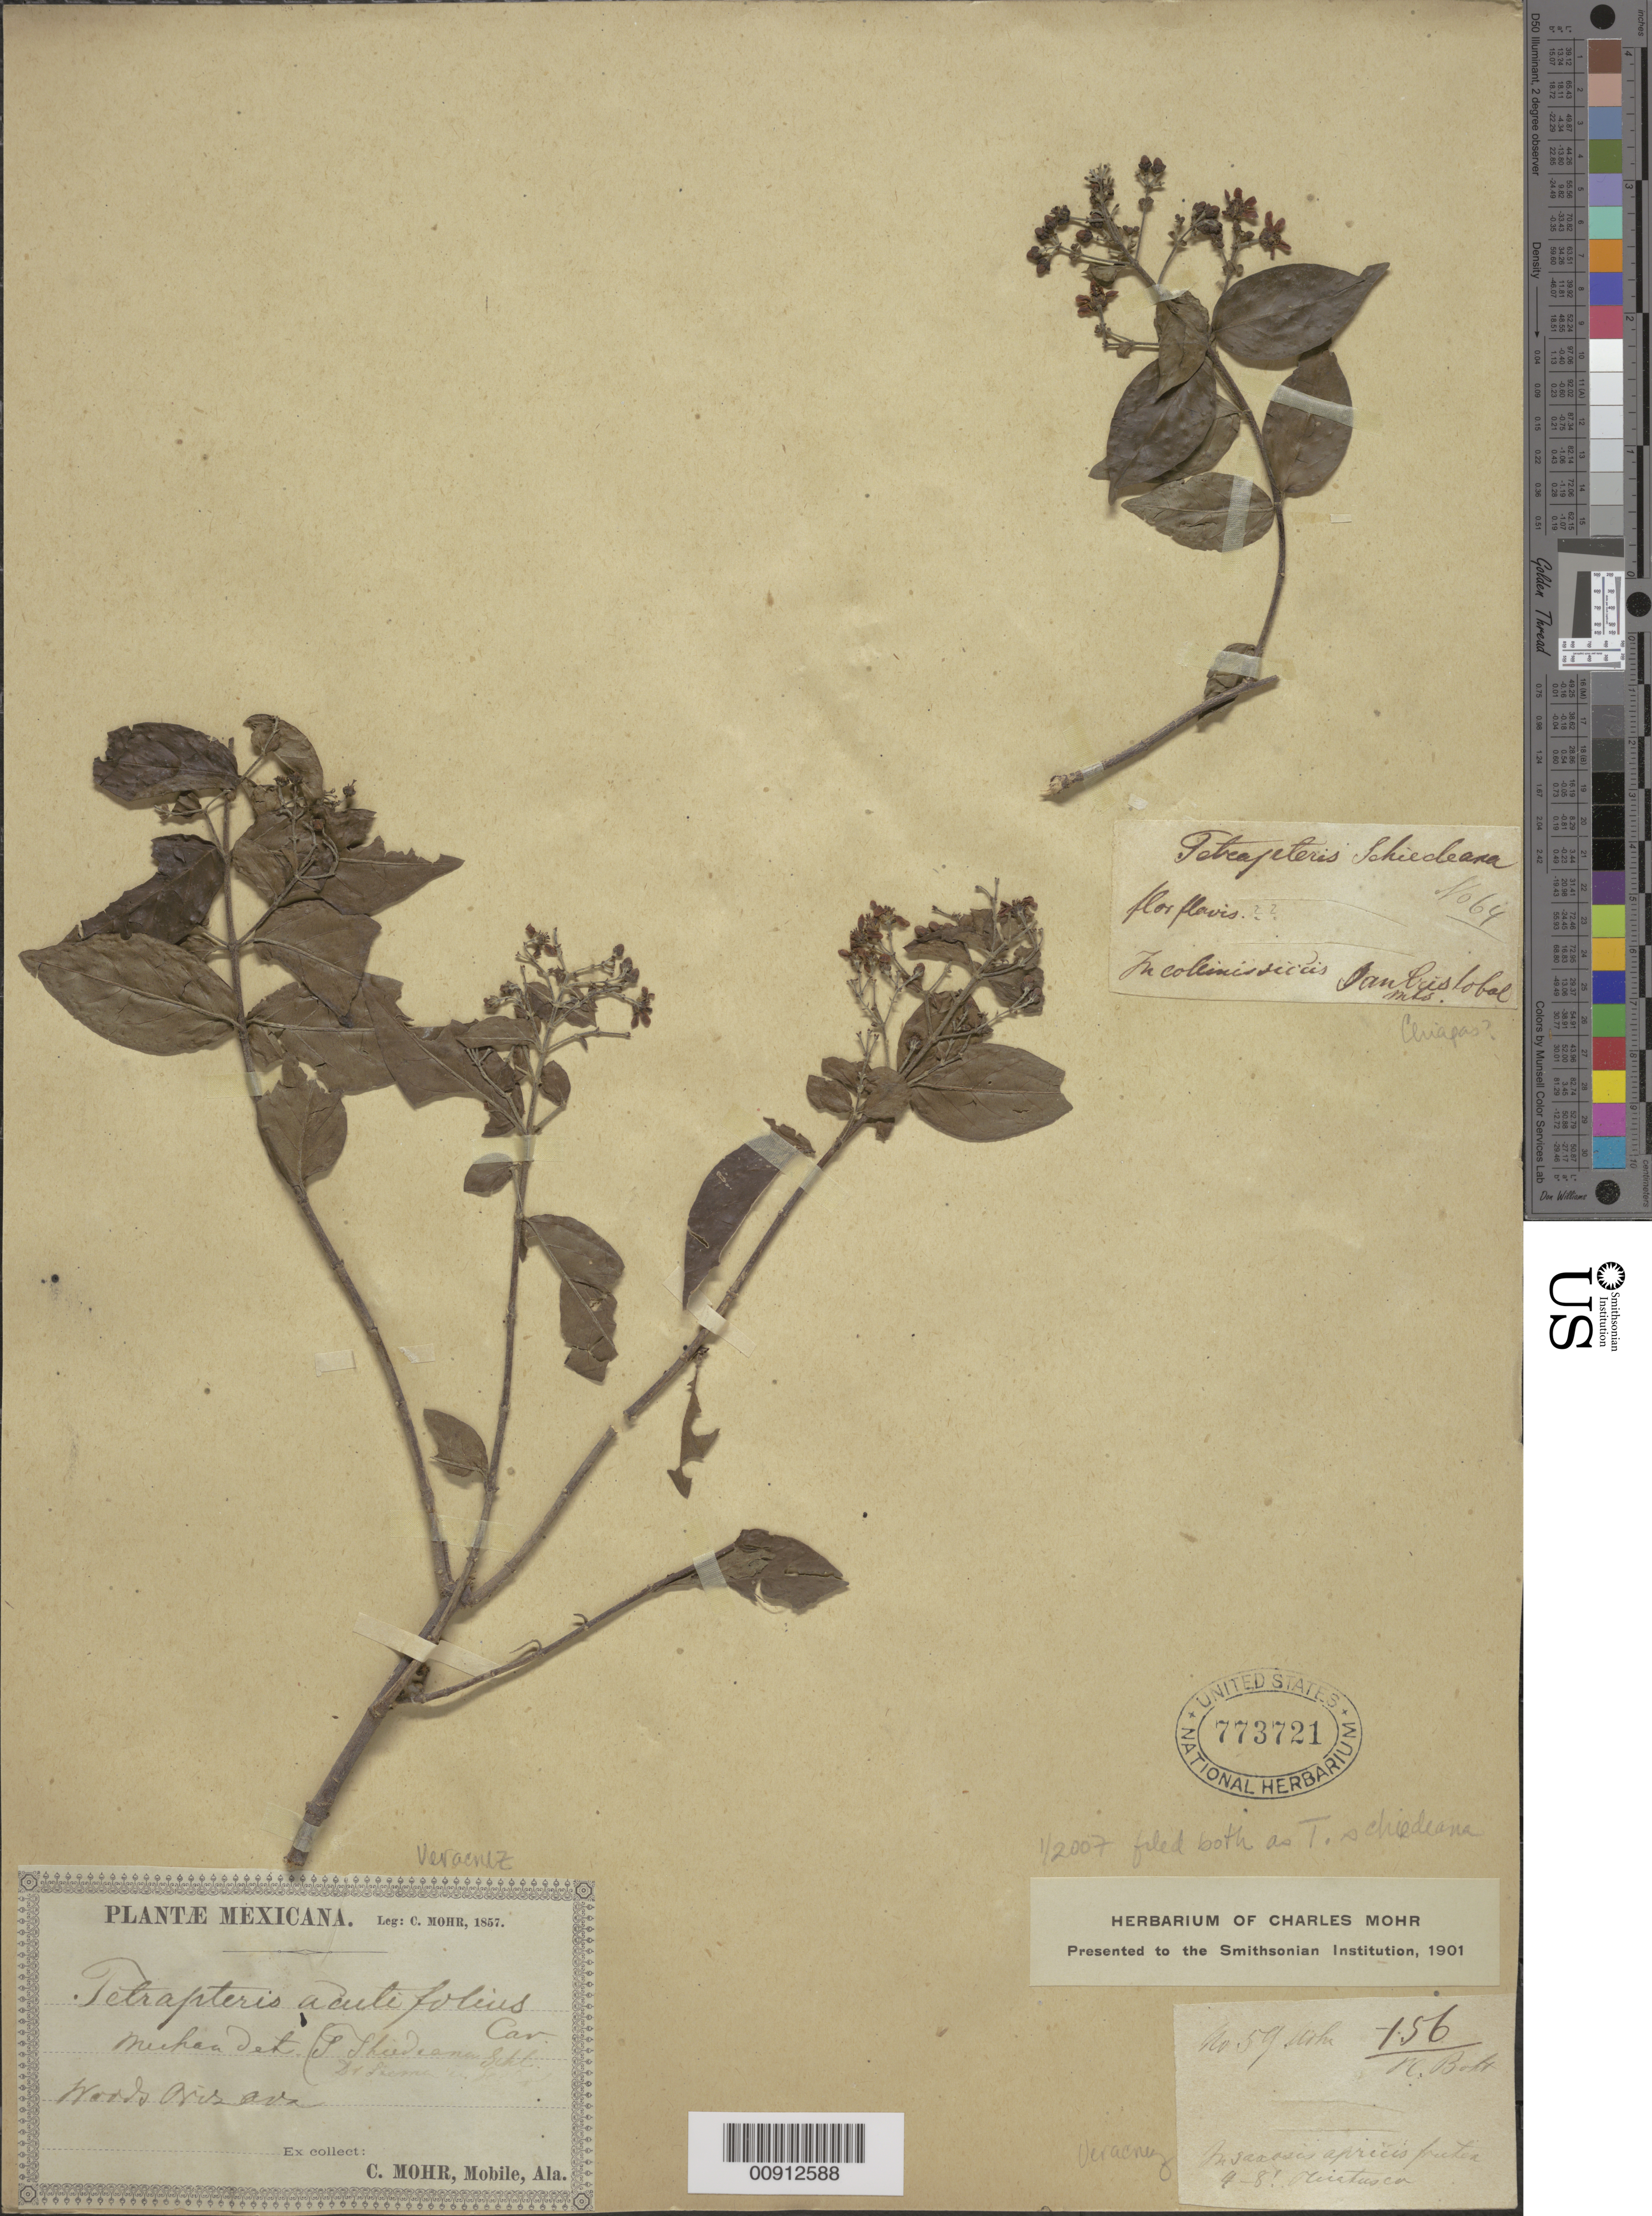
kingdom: Plantae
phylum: Tracheophyta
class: Magnoliopsida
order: Malpighiales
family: Malpighiaceae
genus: Tetrapterys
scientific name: Tetrapterys schiedeana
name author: Schltdl. & Cham.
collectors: C. T. Mohr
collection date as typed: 1857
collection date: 1857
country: Mexico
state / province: Veracruz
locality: Orizava [sic].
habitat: Woods.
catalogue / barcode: US 773721